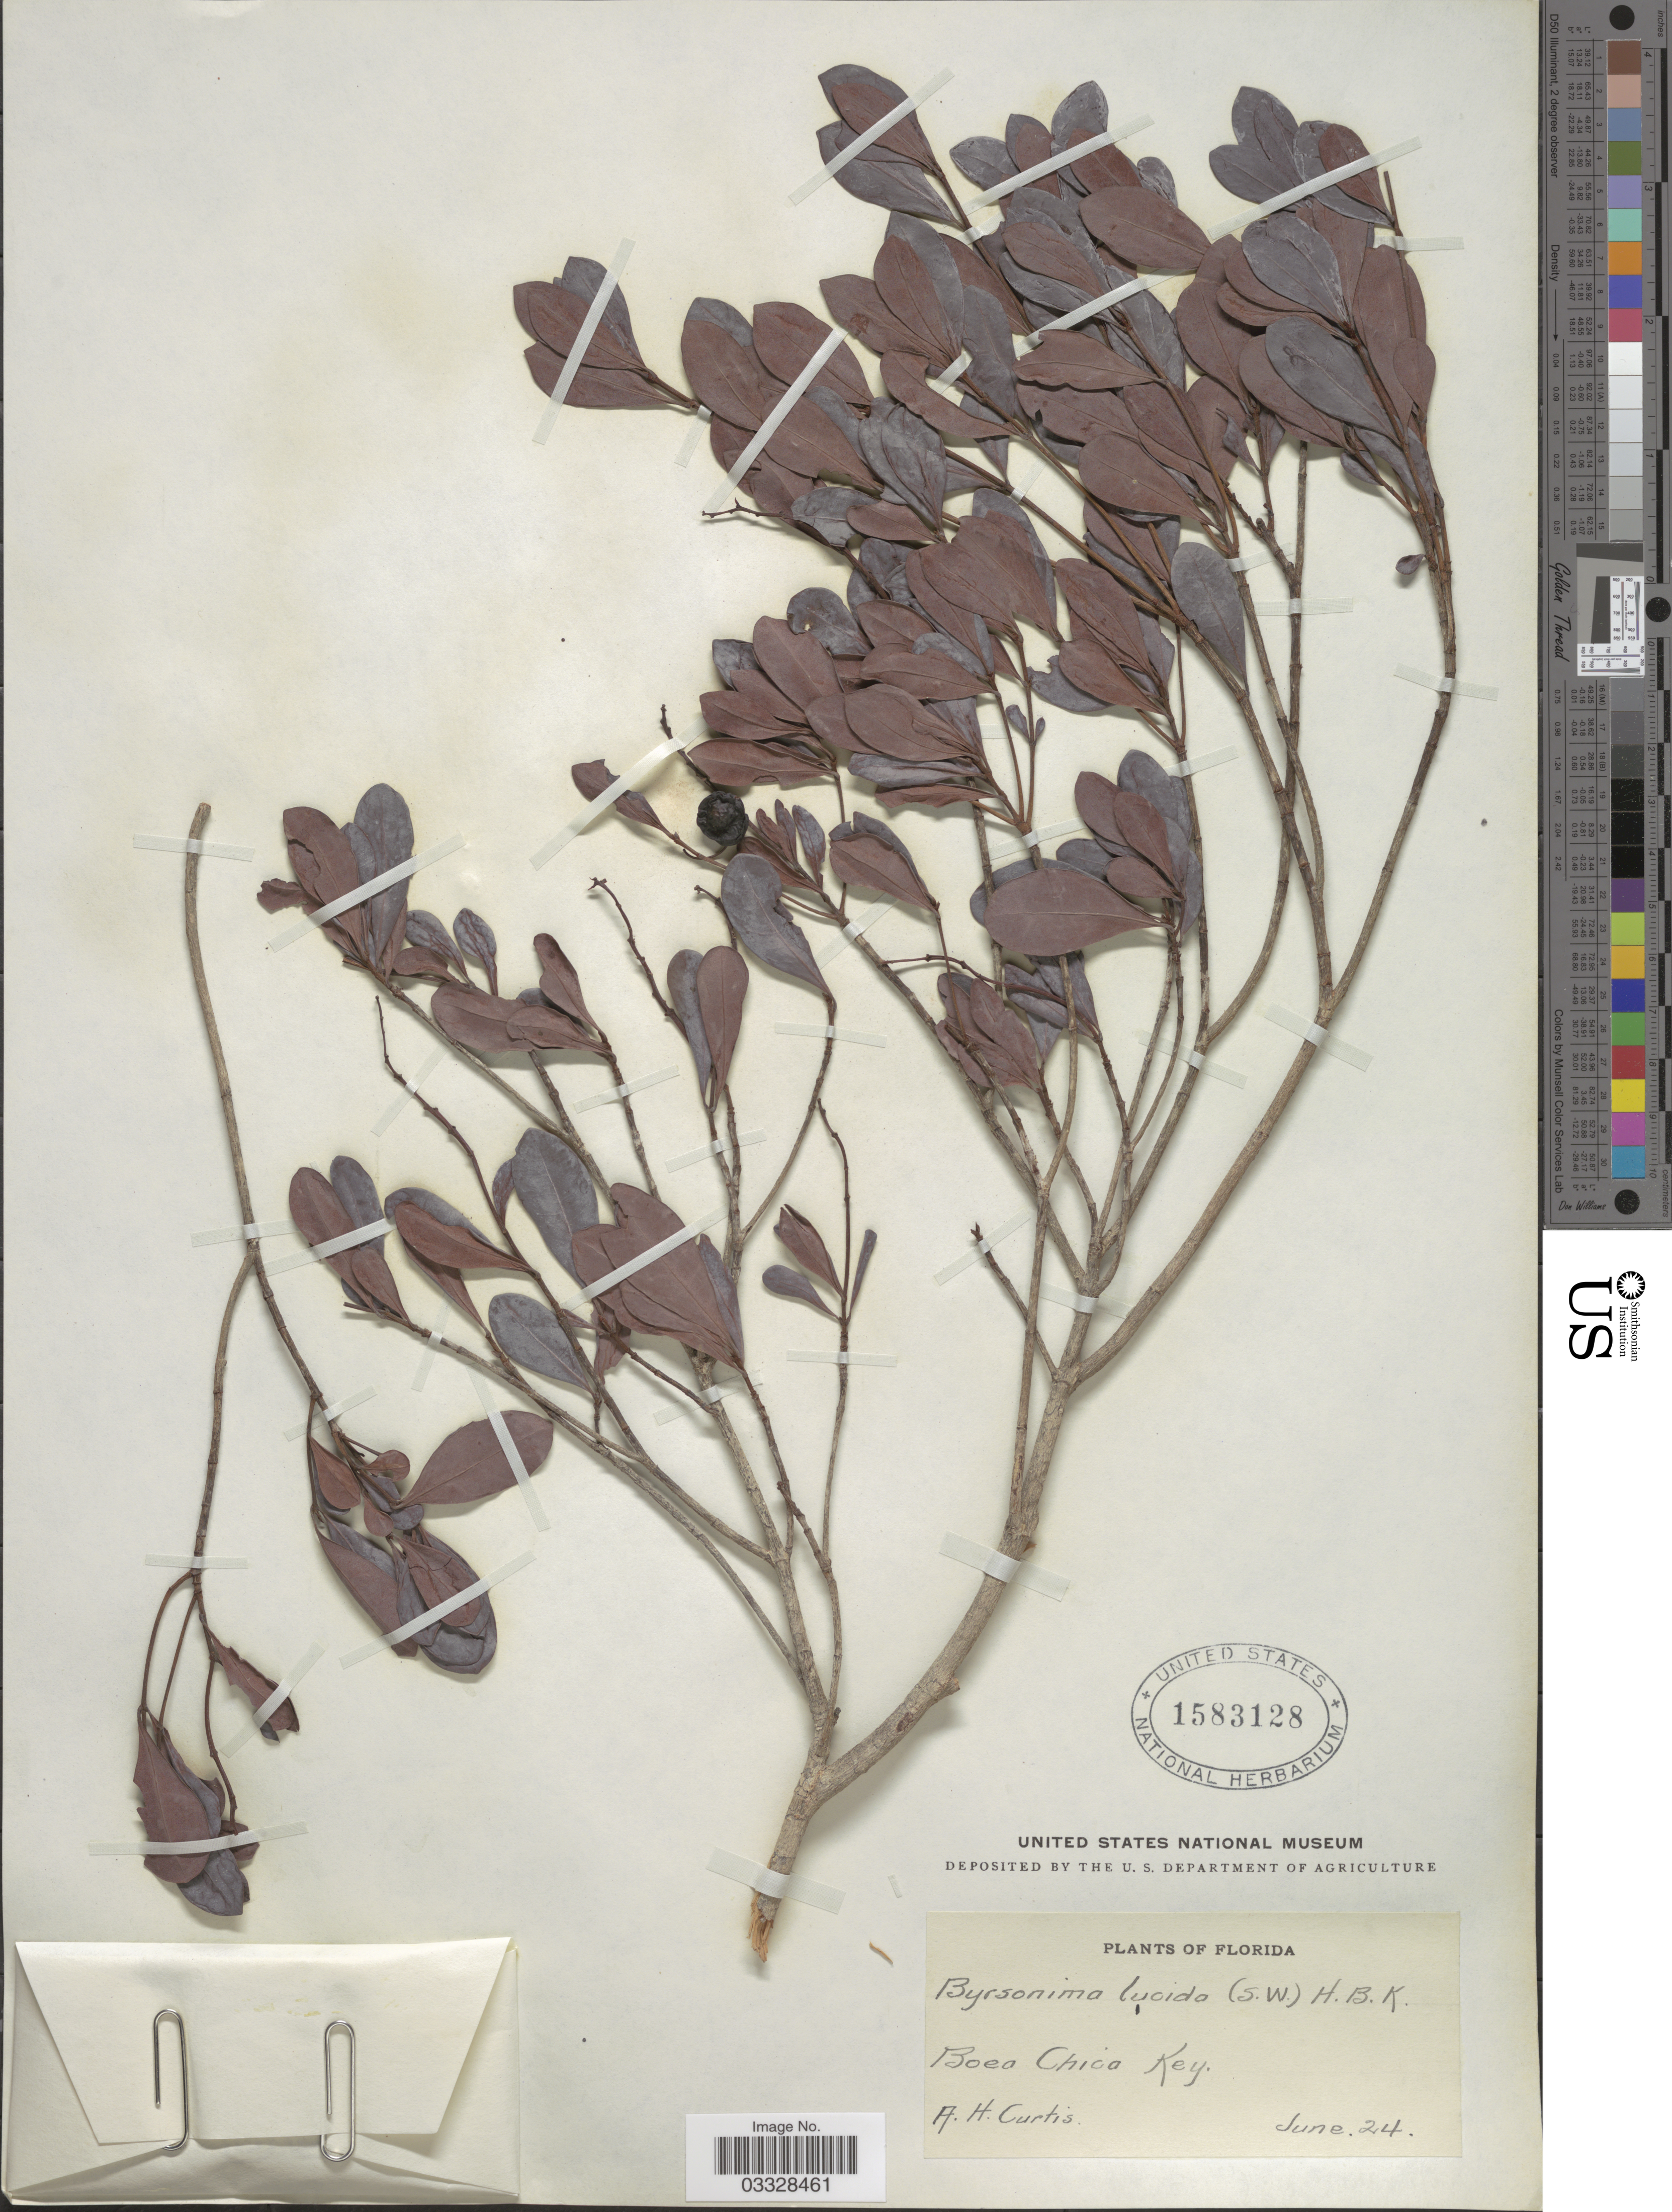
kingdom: Plantae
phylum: Tracheophyta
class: Magnoliopsida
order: Malpighiales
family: Malpighiaceae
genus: Byrsonima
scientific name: Byrsonima lucida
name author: (Mill.) DC.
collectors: A. Curtis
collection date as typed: Transcribed d/m/y: /6/24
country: United States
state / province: Florida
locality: Boca Chica Key.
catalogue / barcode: US 1583128